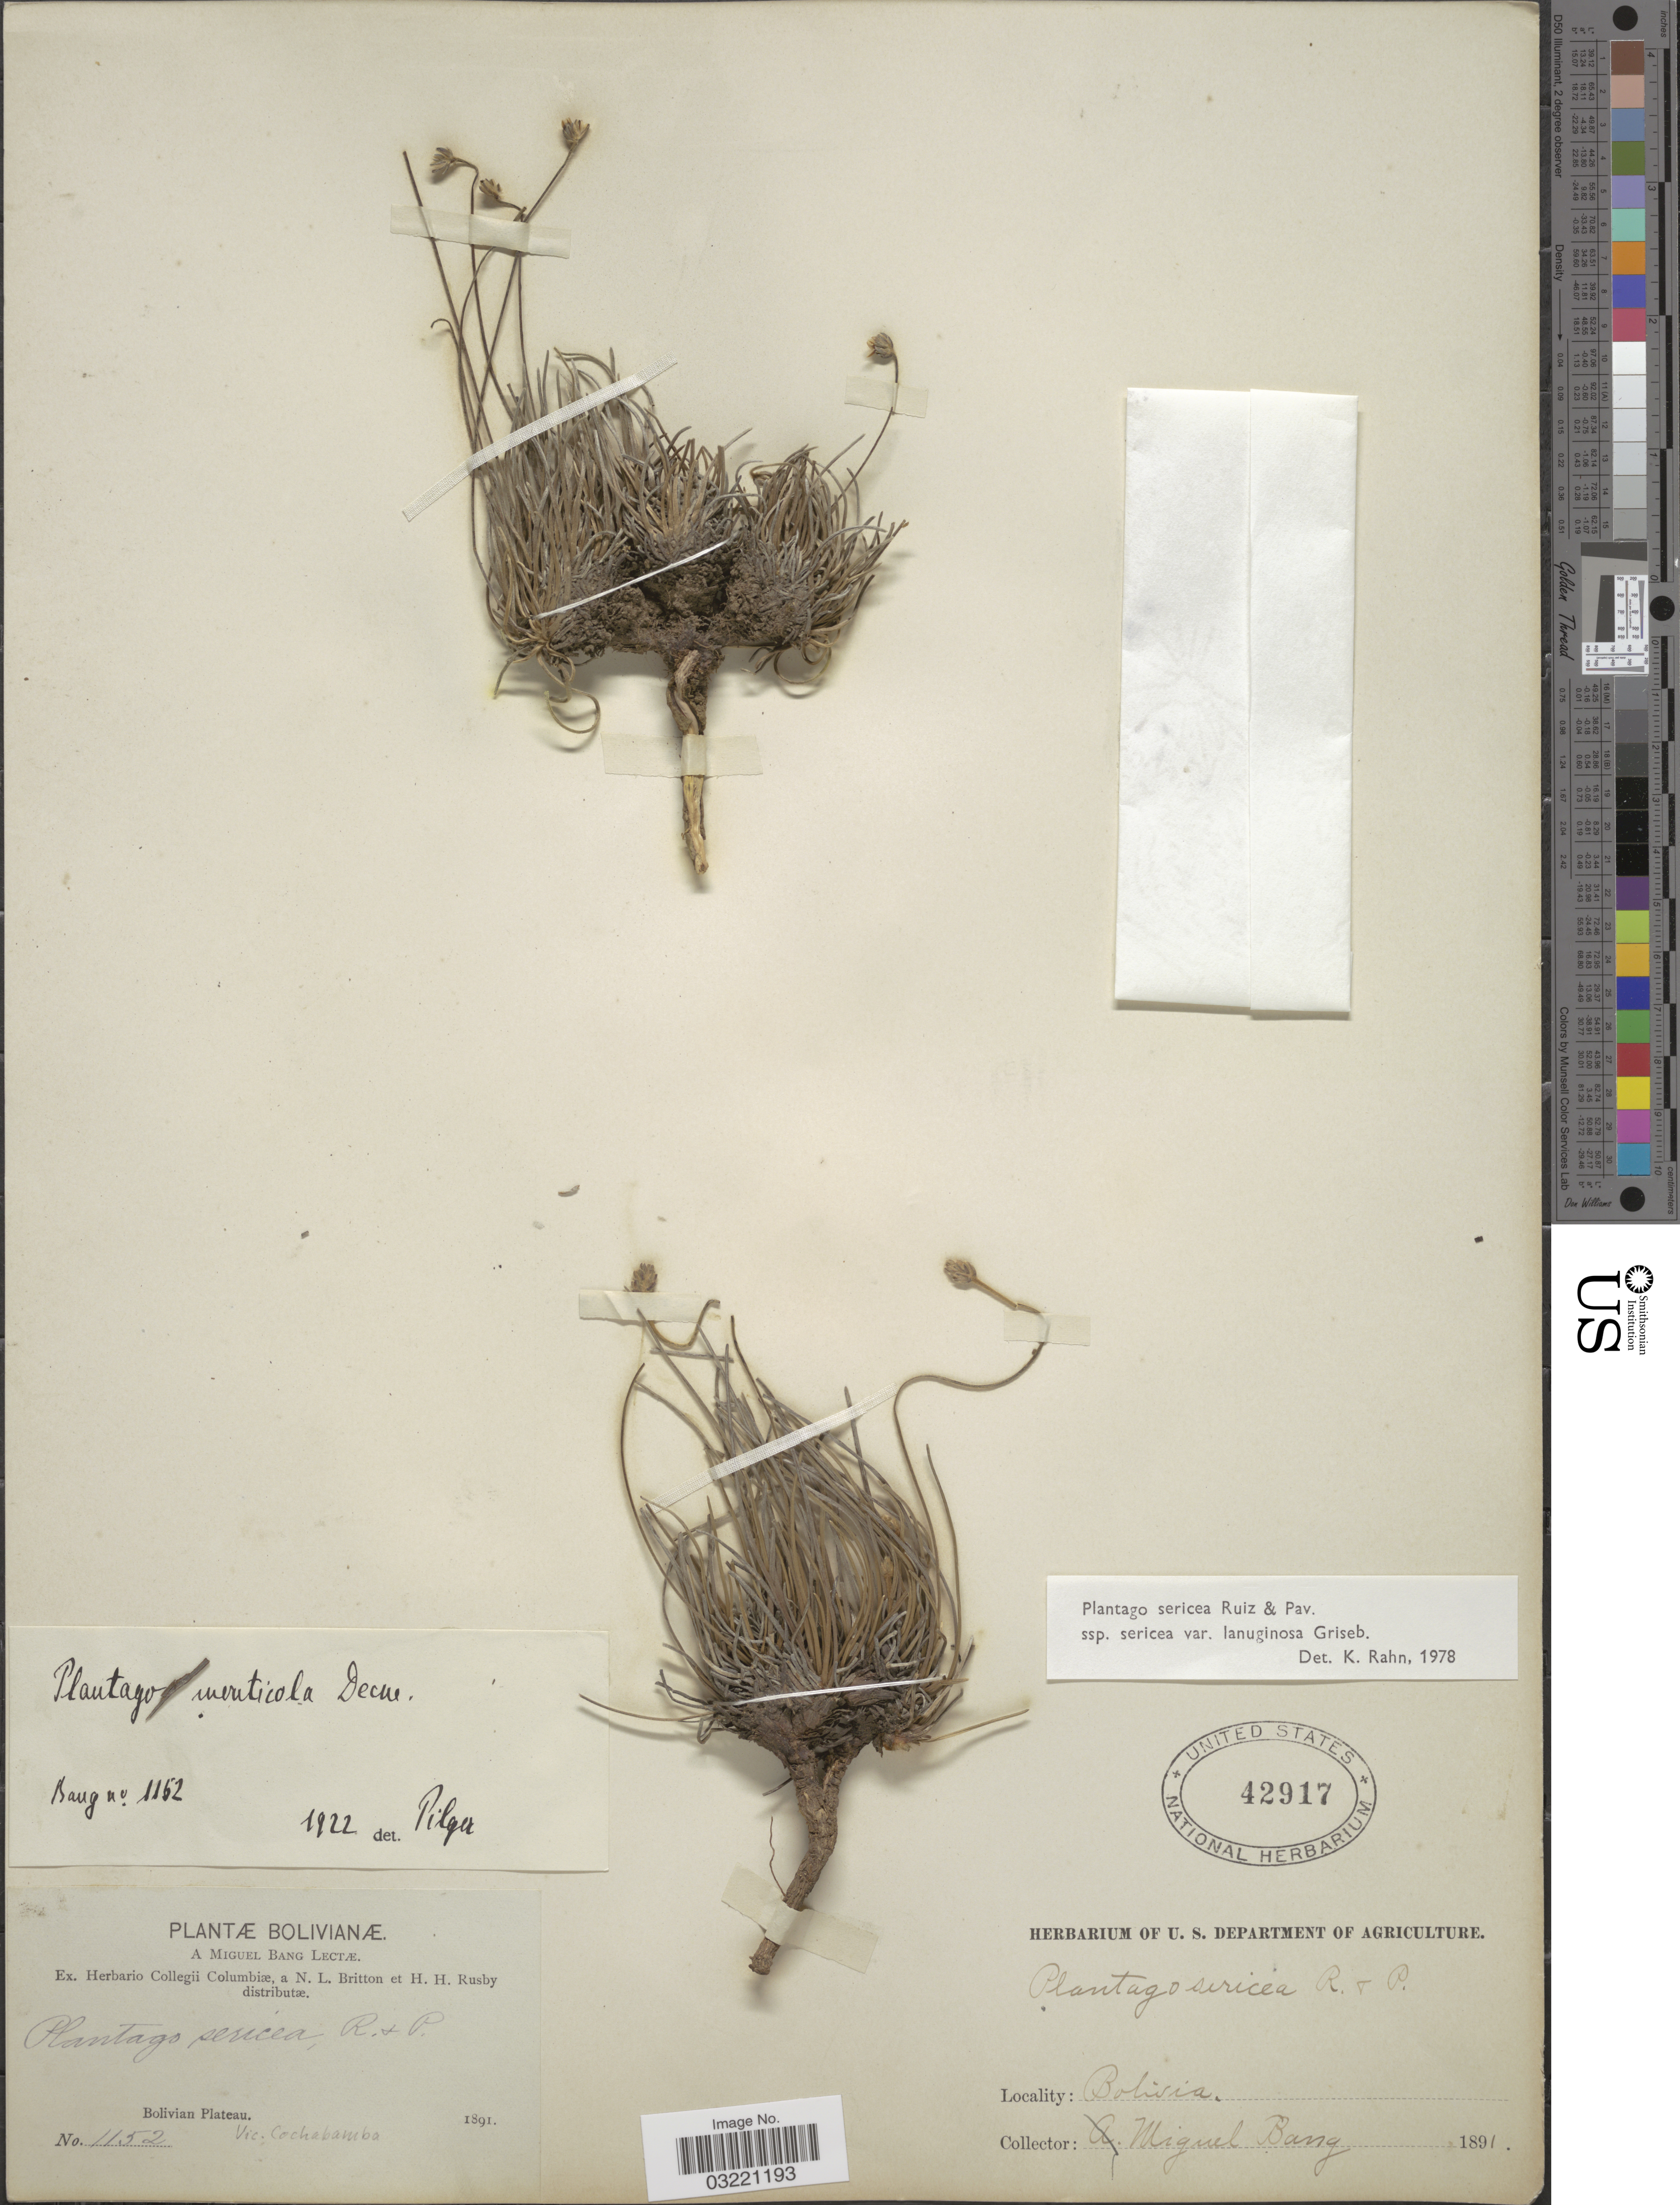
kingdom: Plantae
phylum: Tracheophyta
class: Magnoliopsida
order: Lamiales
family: Plantaginaceae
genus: Plantago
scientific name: Plantago sericea var. lanuginosa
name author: Griseb.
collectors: M. Bang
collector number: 1152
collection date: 1891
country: Bolivia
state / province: Cochabamba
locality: Bolivian Plateau. Vic. Cochabamba.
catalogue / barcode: US 42917